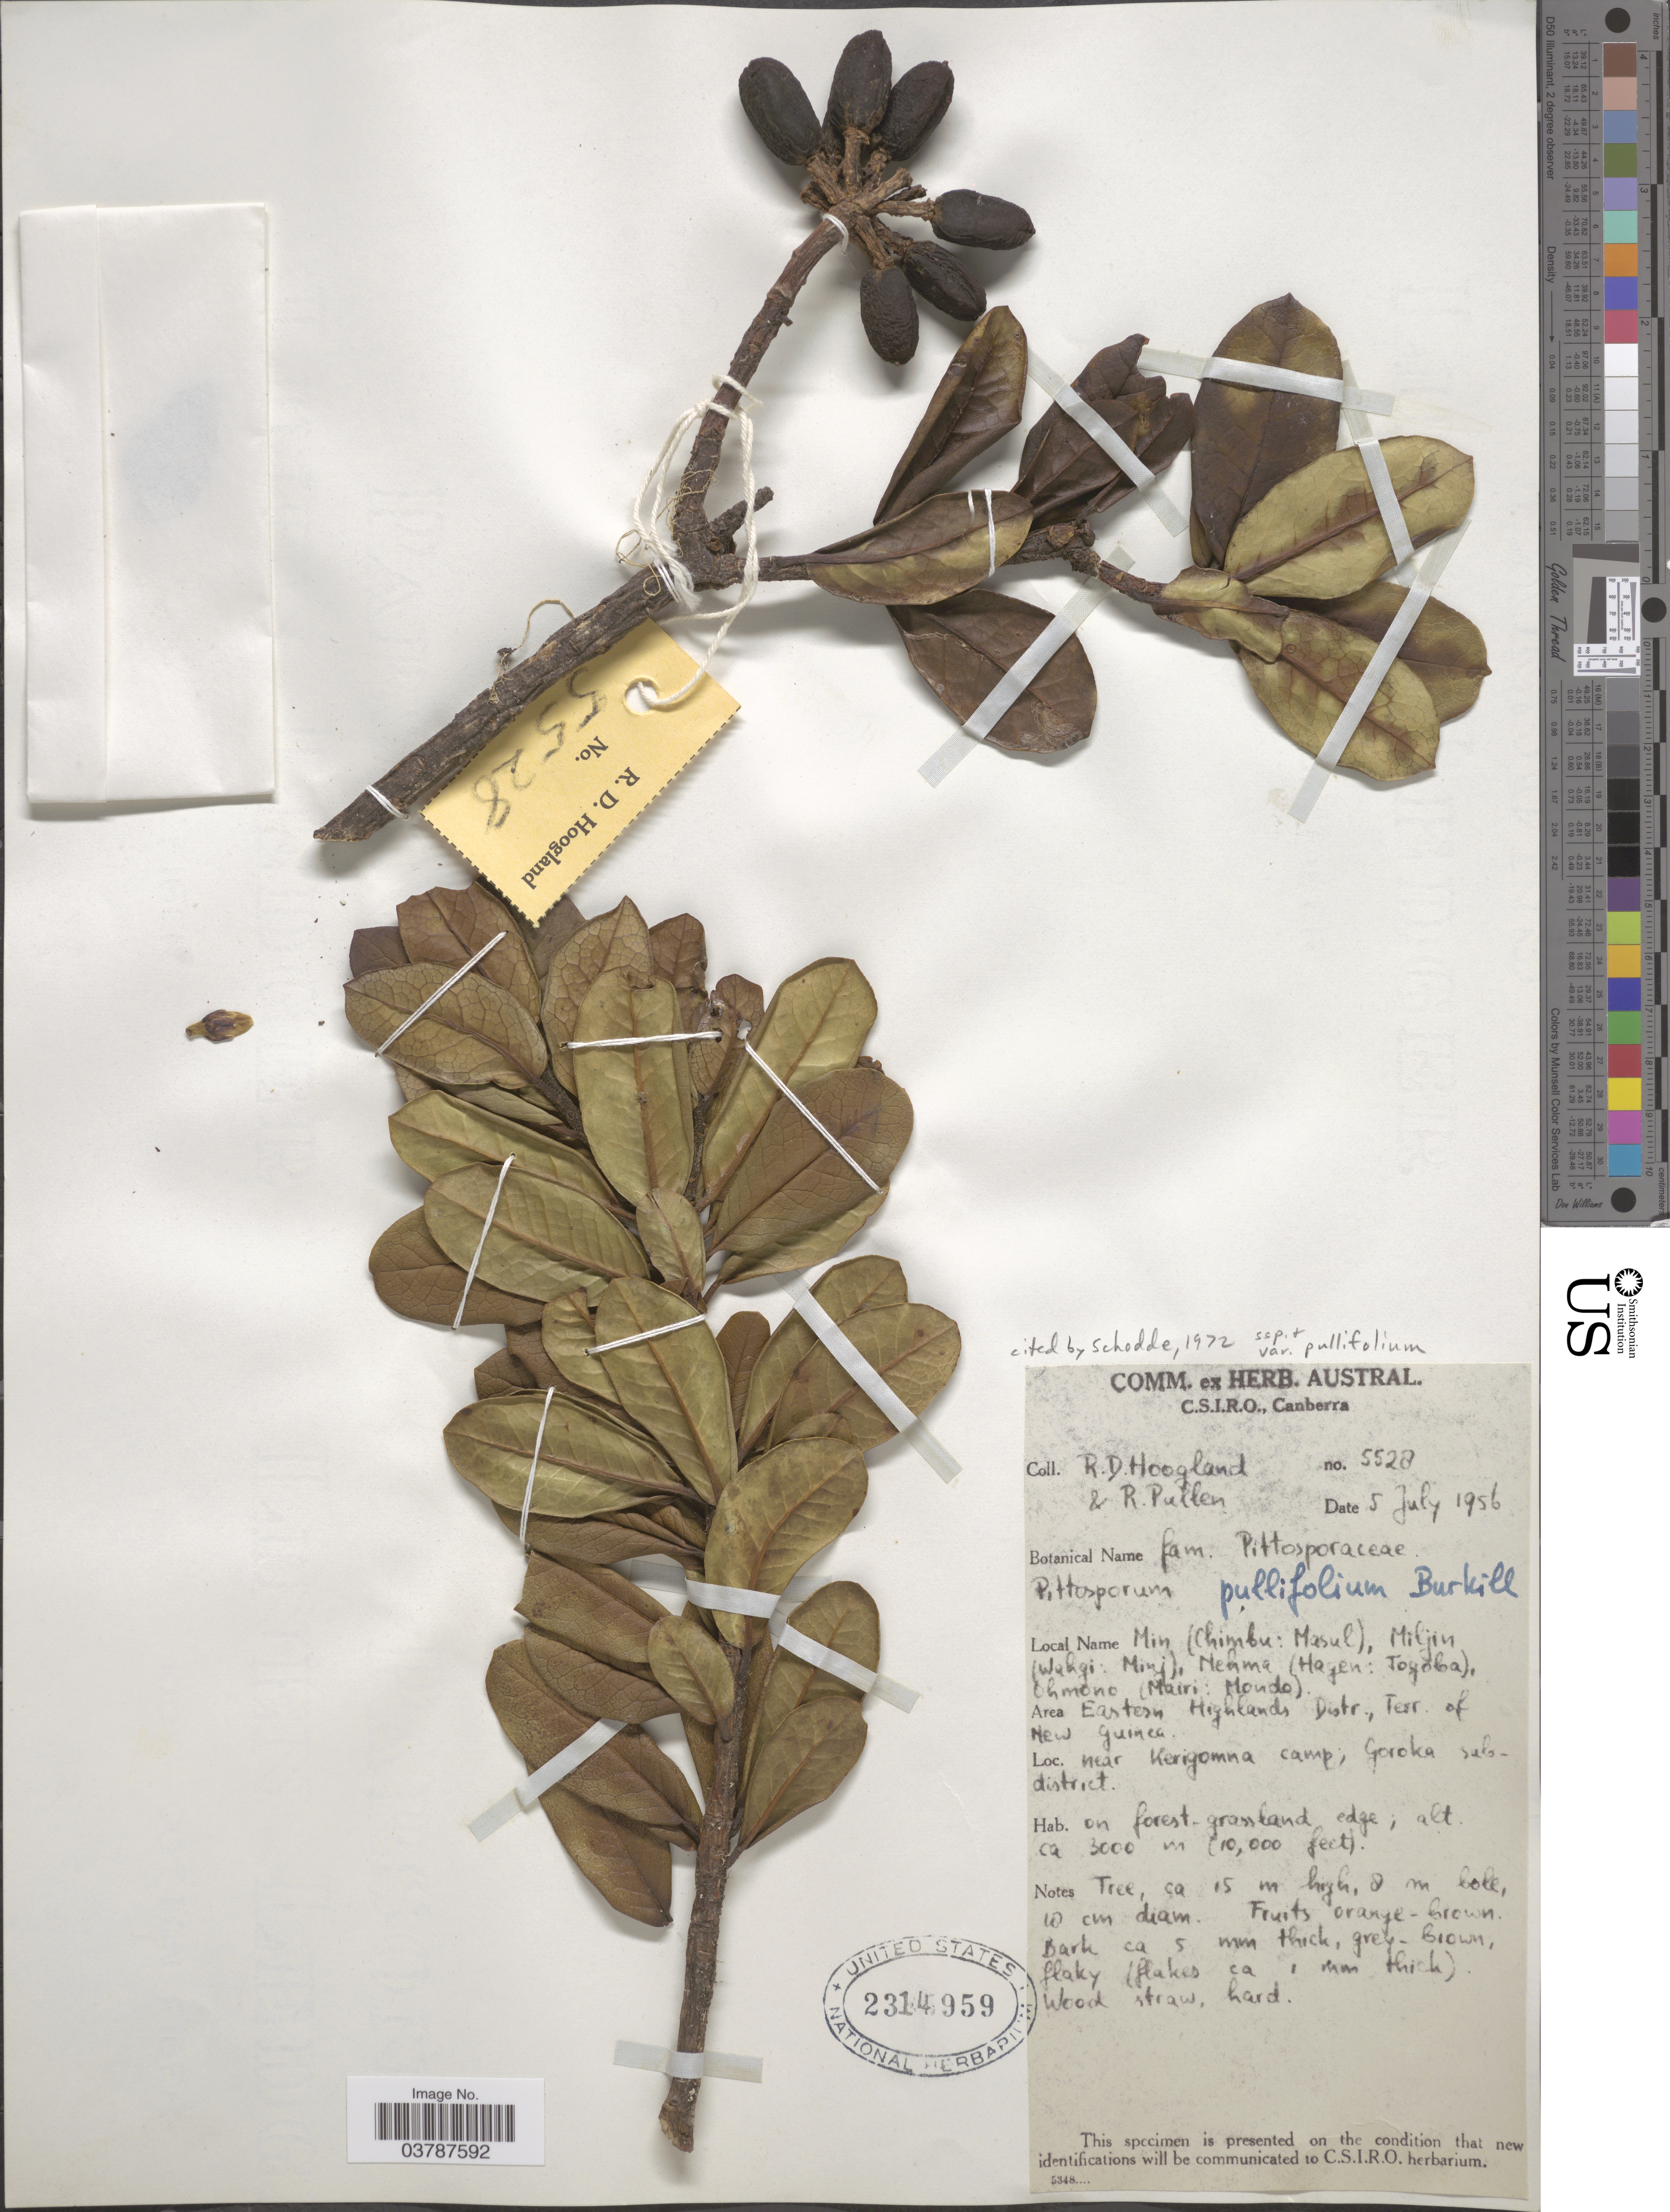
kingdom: Plantae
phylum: Tracheophyta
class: Magnoliopsida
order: Apiales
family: Pittosporaceae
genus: Pittosporum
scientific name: Pittosporum pullifolium subsp. pullifolium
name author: Burkill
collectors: R. D. Hoogland & R. Pullen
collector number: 5528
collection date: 1956-07-05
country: Papua New Guinea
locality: Area Eastern Highlands Distr., Terr. of New Guinea. Near Kerigomna camp; Goroka subdistrict.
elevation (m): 3000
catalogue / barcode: US 2314959